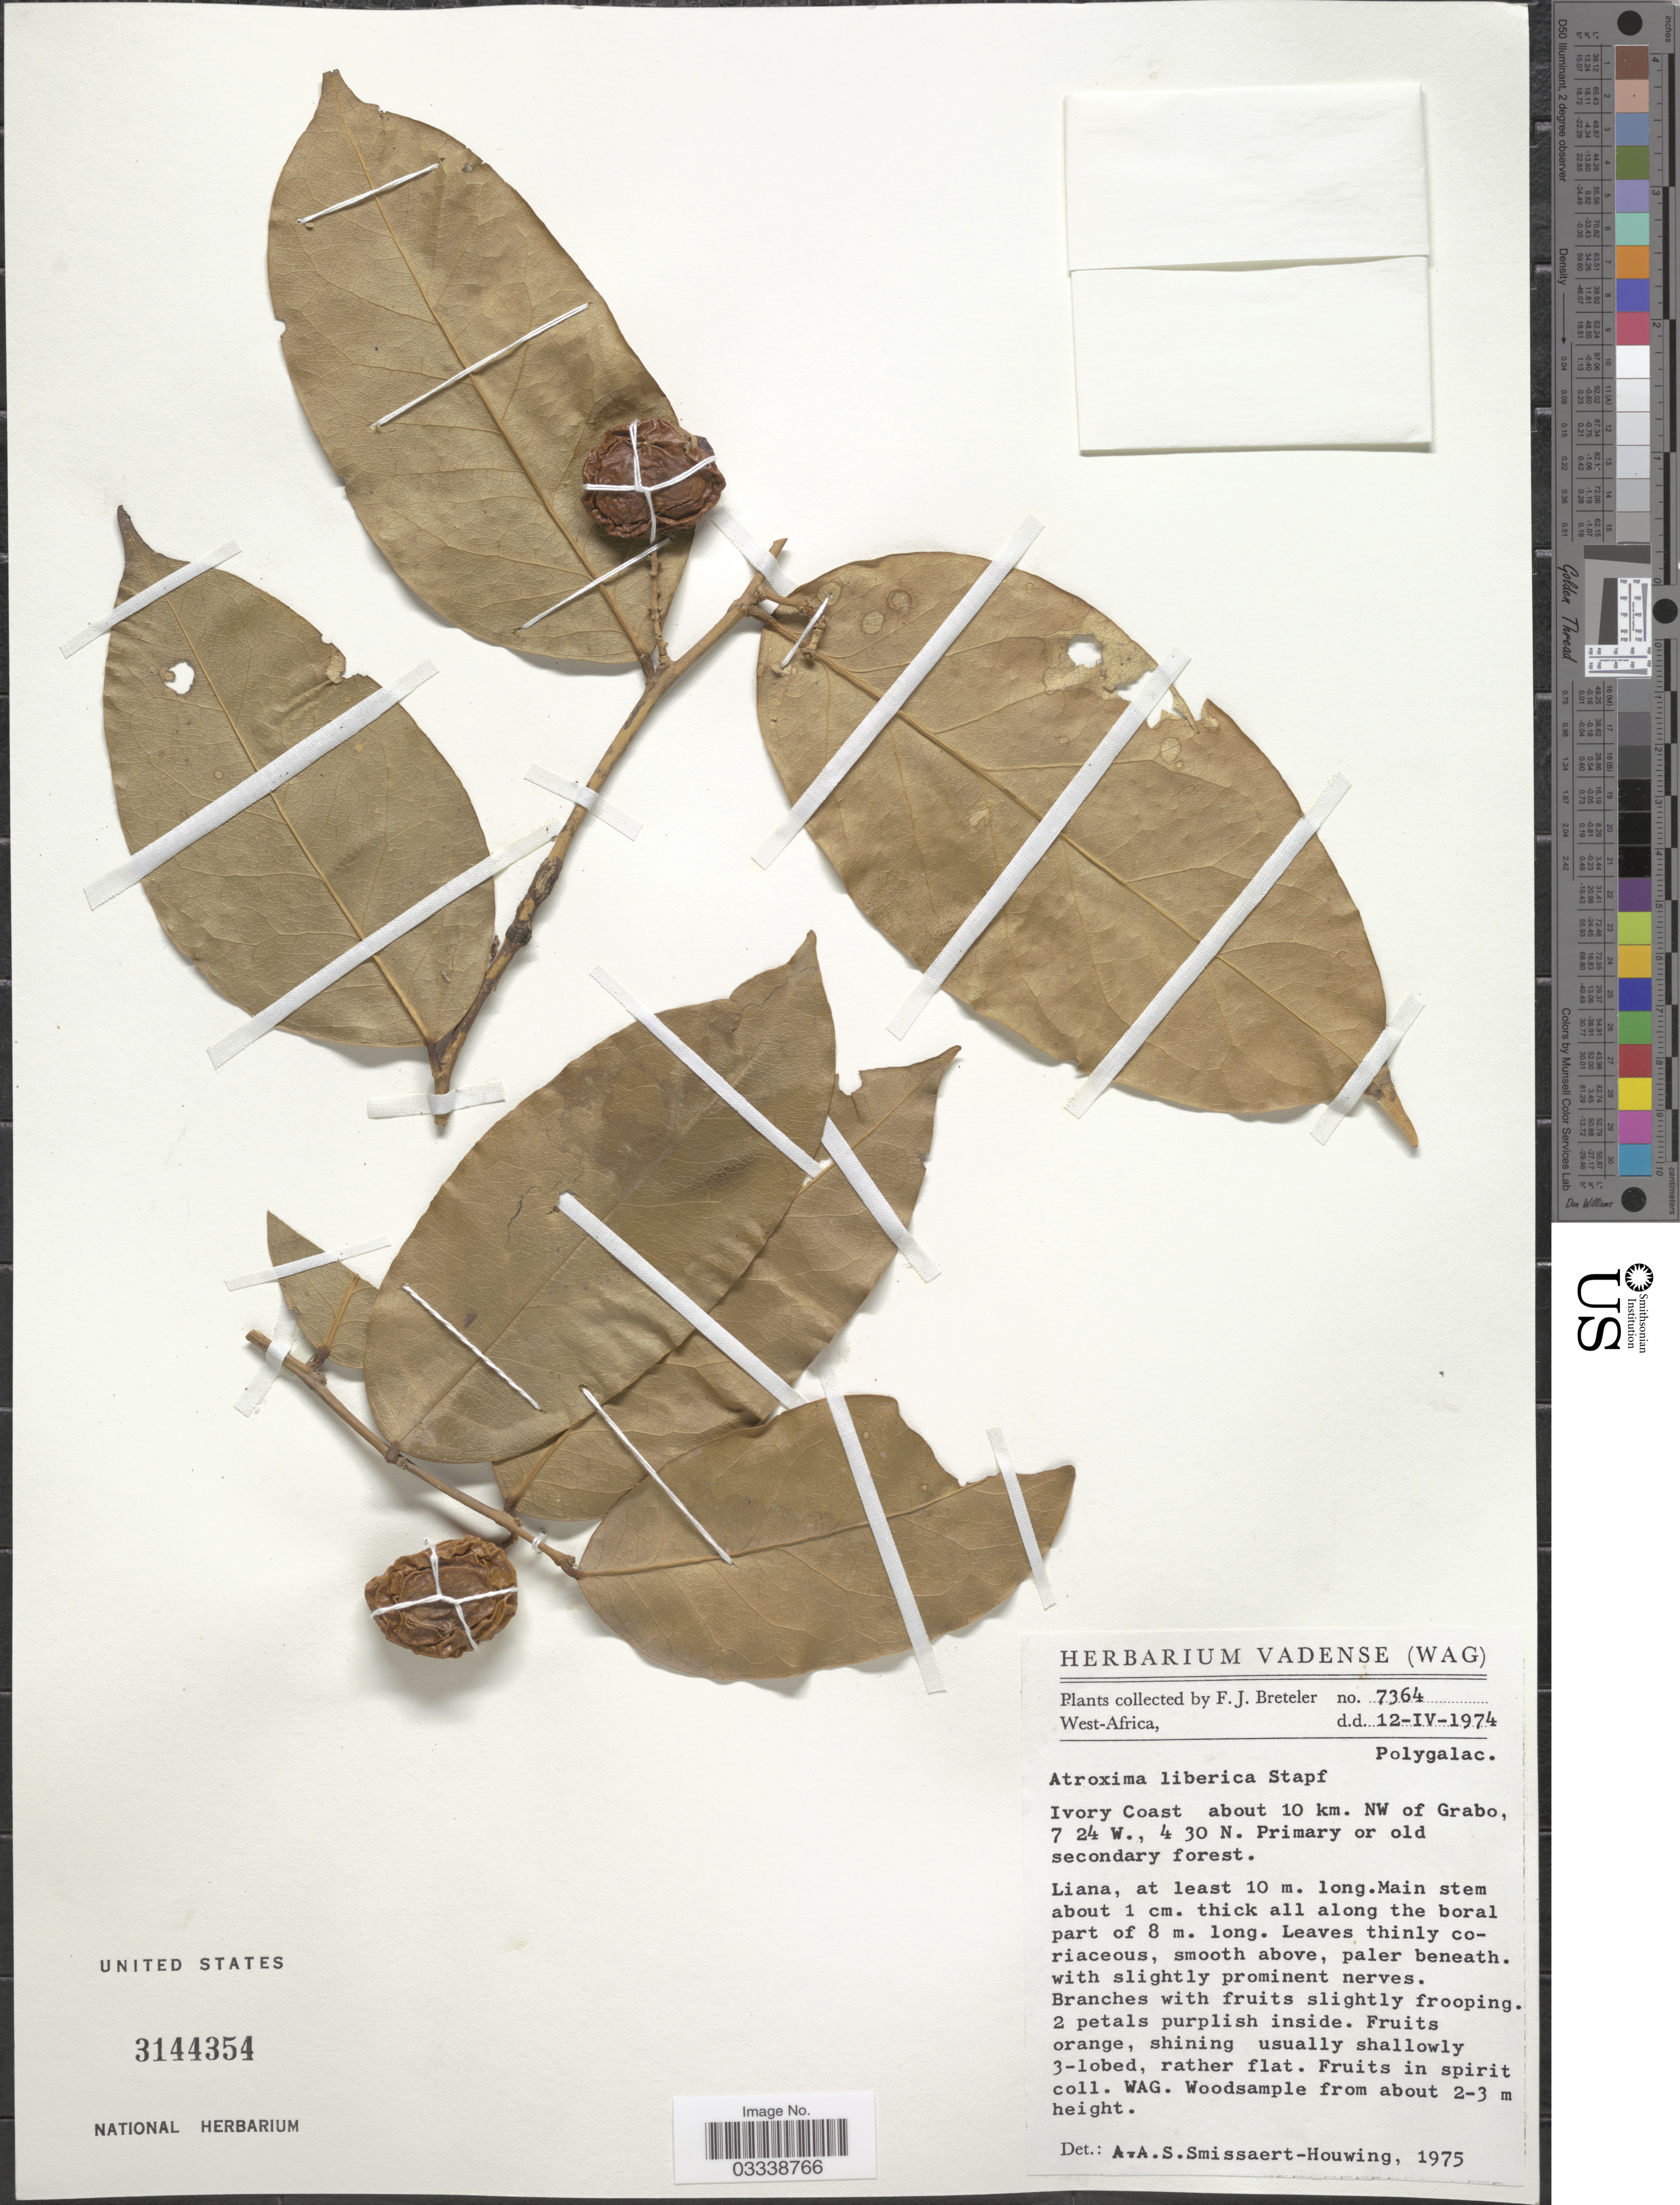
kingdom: Plantae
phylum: Tracheophyta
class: Magnoliopsida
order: Fabales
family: Polygalaceae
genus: Atroxima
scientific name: Atroxima liberica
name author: Stapf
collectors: F. J. Breteler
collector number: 7364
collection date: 1974-04-12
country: Ivory Coast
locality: About 10 km. NW of Grabo.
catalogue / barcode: US 3144354